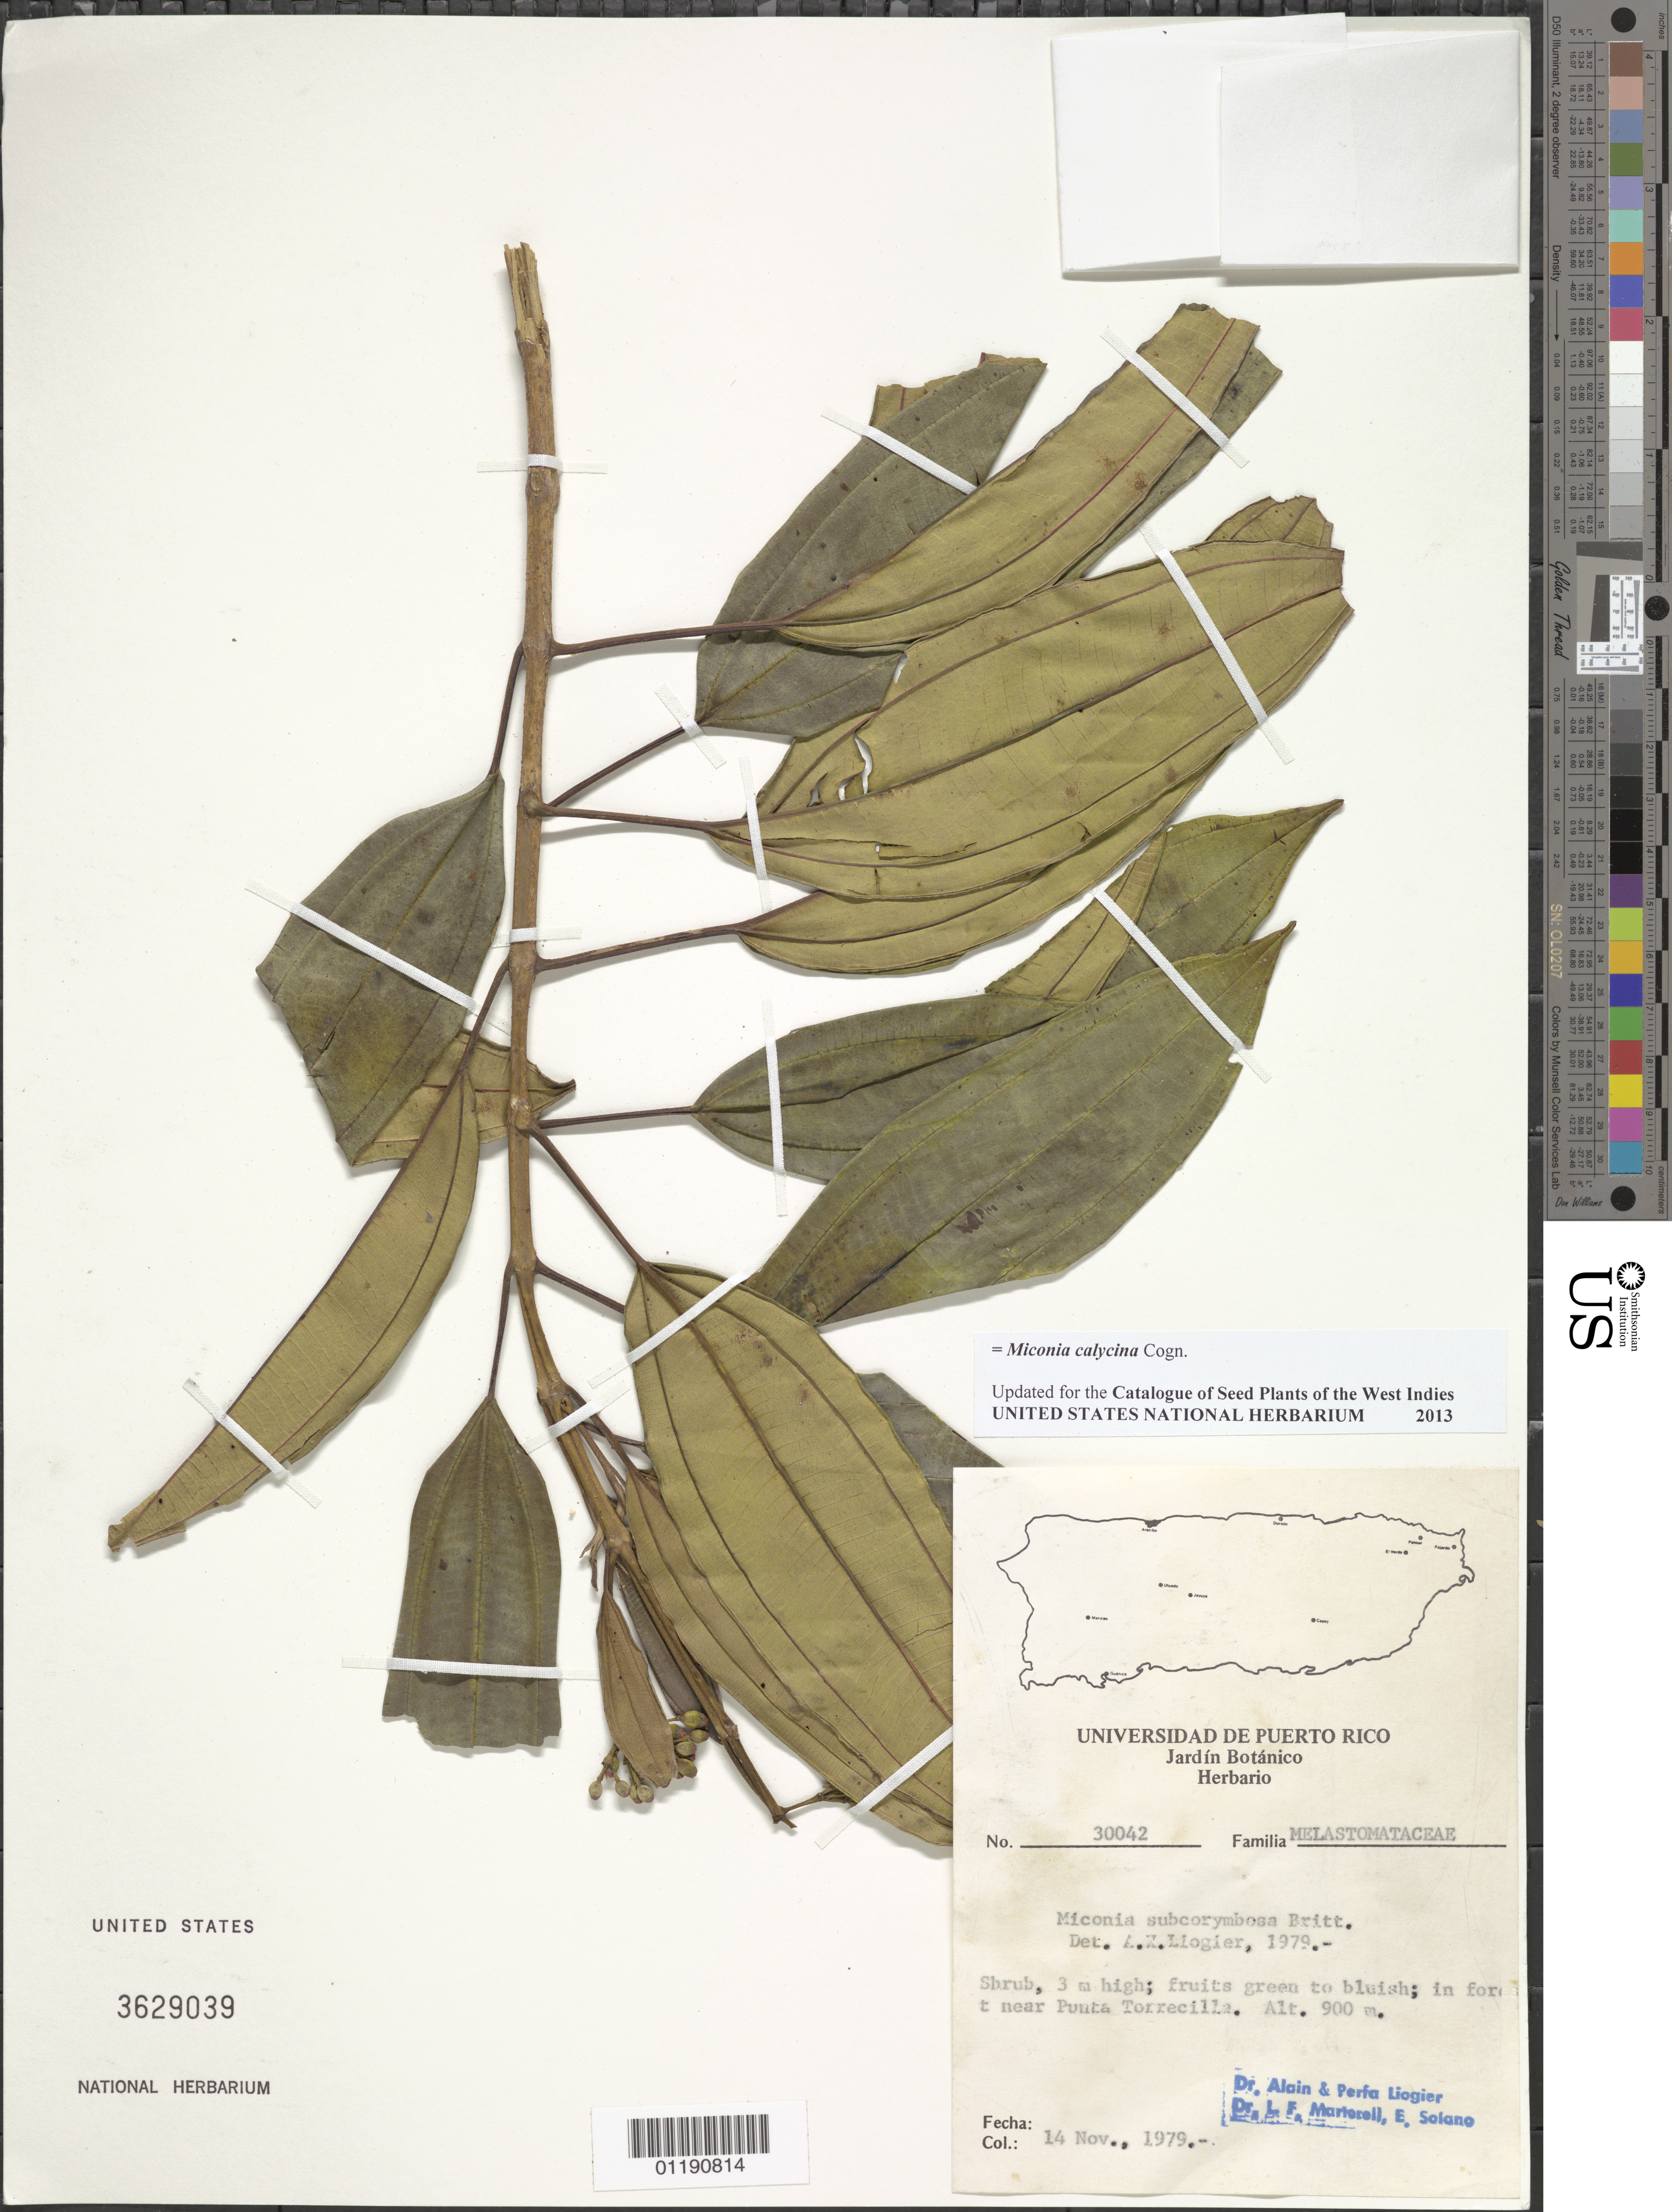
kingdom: Plantae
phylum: Tracheophyta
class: Magnoliopsida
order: Myrtales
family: Melastomataceae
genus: Miconia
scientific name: Miconia calycina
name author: Cogn.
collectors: A. H. Liogier, M. P. Liogier, L. Martorell & E. Solano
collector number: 30042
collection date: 1979-11-14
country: Puerto Rico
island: Puerto Rico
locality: In forest near Punta Torrecilla.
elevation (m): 900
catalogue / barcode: US 3629039